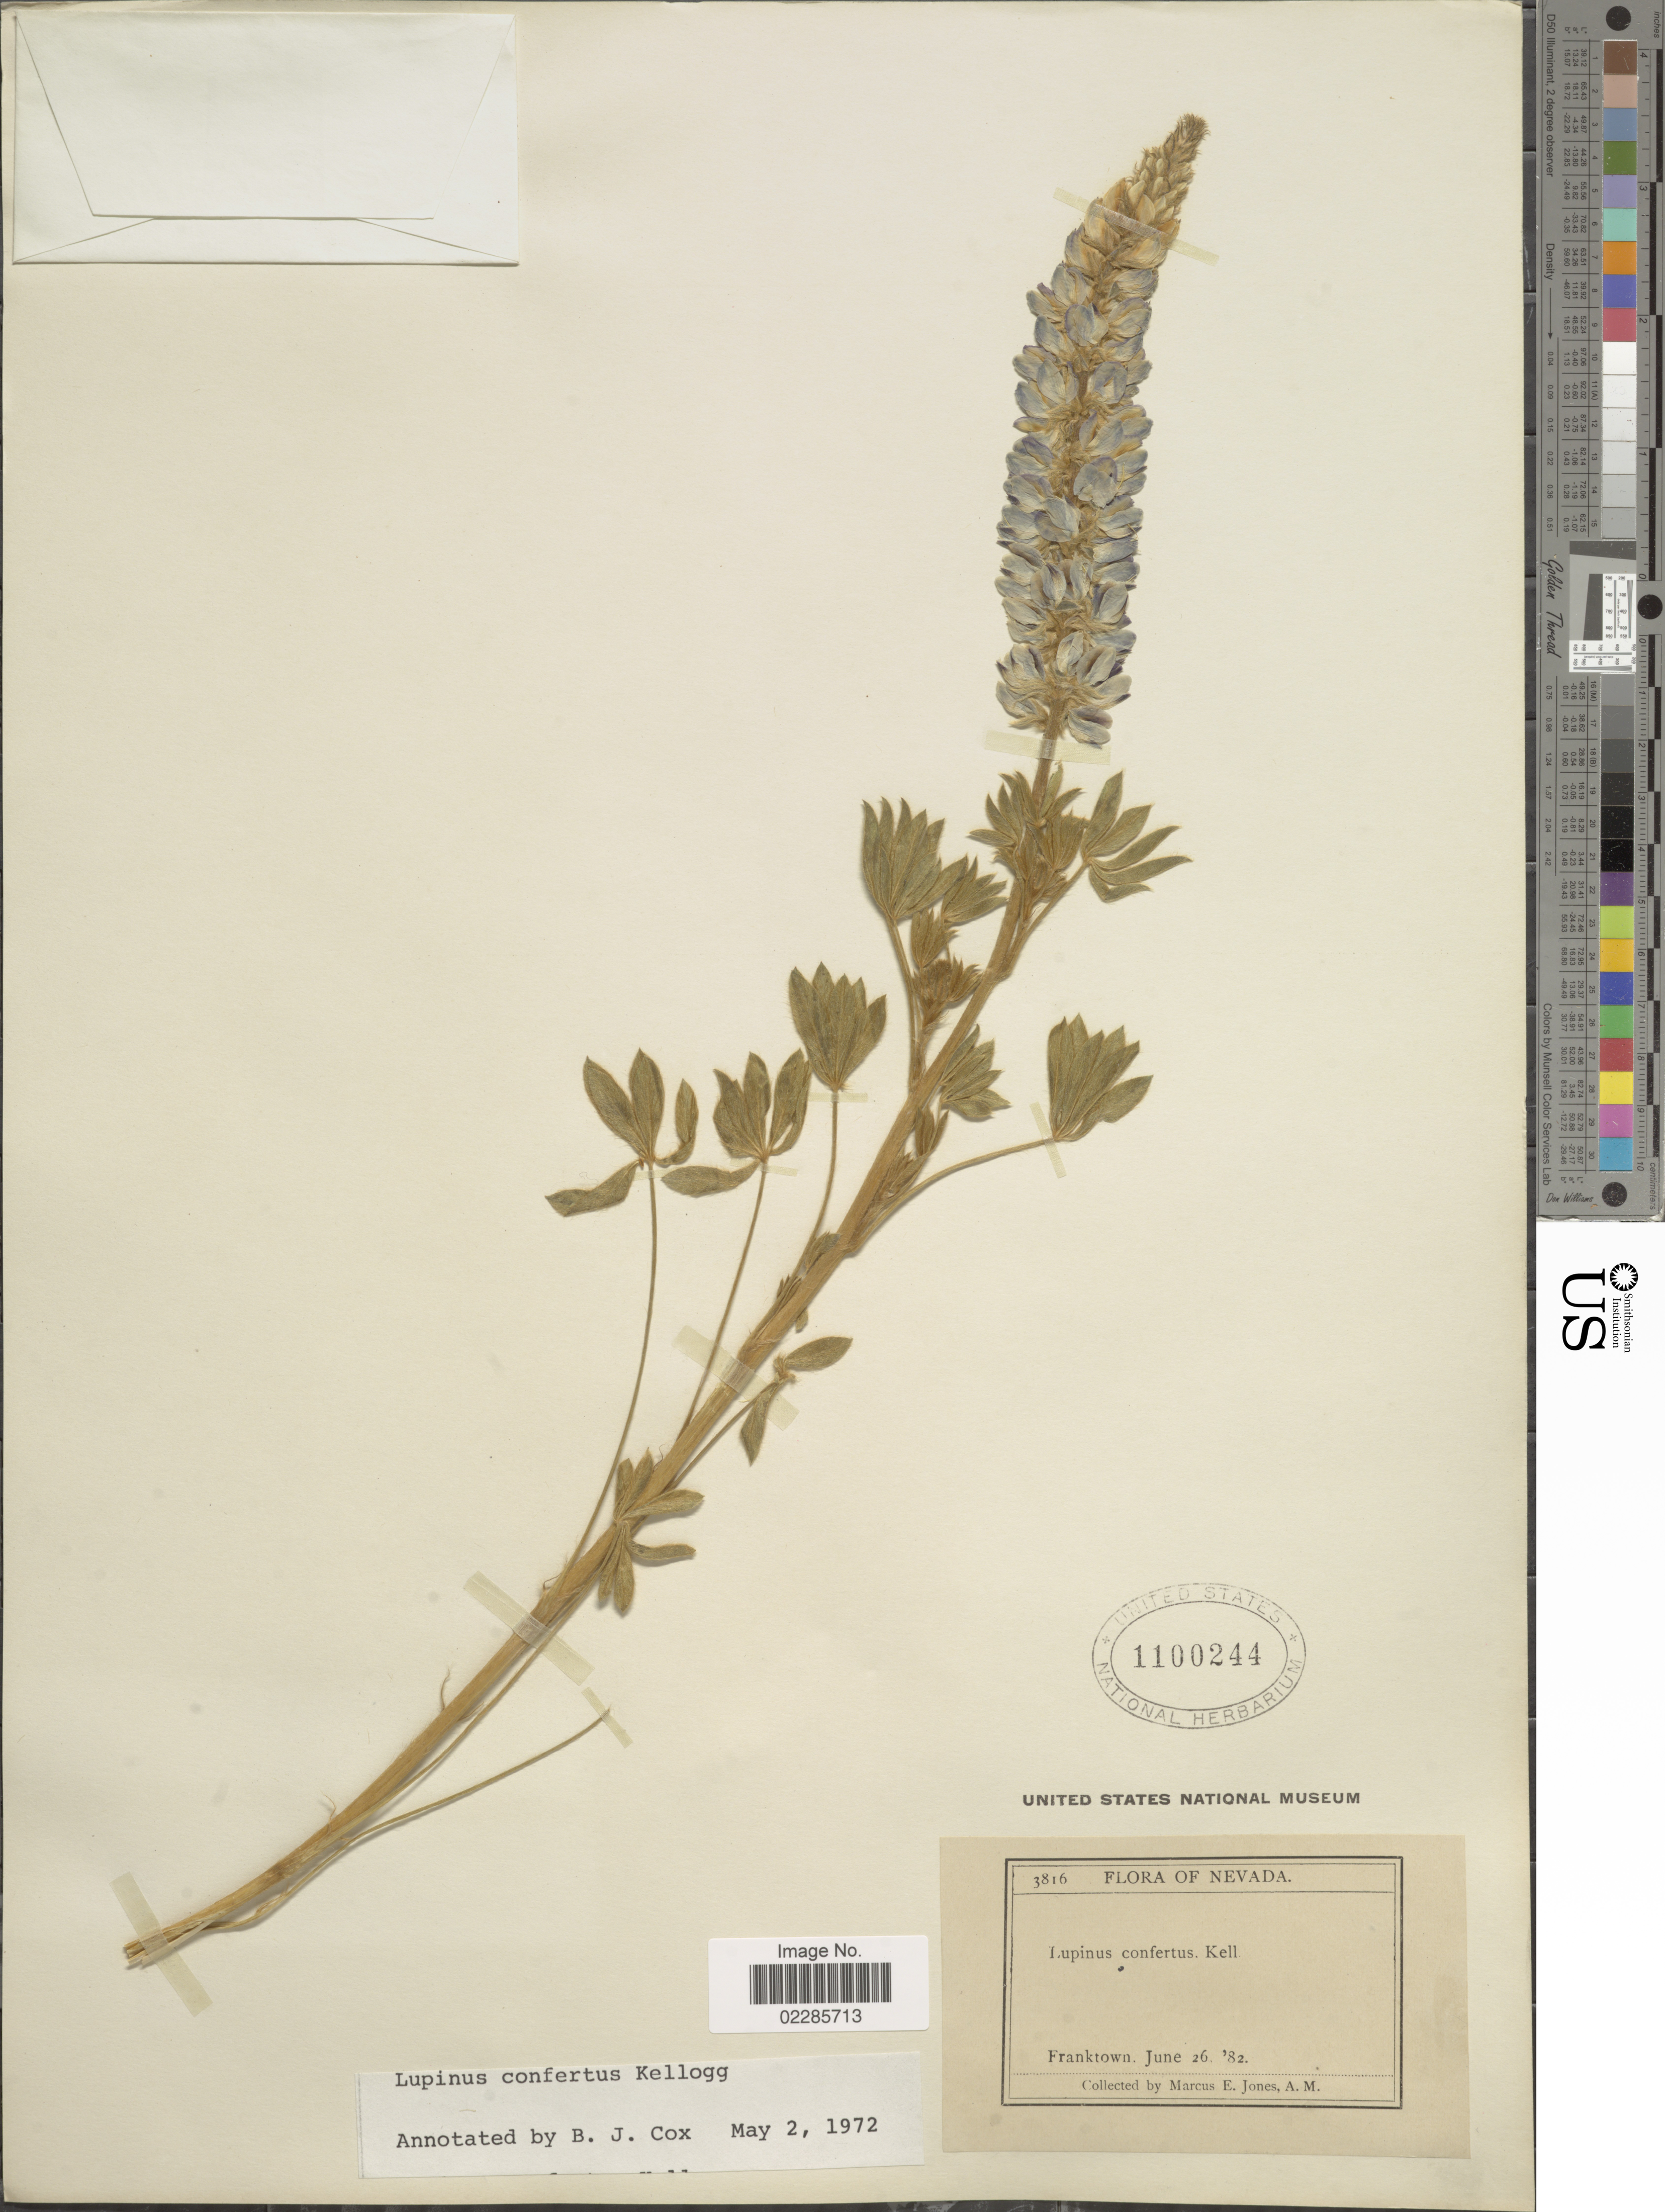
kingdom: Plantae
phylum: Tracheophyta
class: Magnoliopsida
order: Fabales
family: Fabaceae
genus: Lupinus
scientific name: Lupinus confertus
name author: Kellogg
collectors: M. E. Jones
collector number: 3816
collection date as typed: Transcribed d/m/y: 26/6/82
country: United States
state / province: Nevada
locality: Franktown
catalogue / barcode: US 1100244